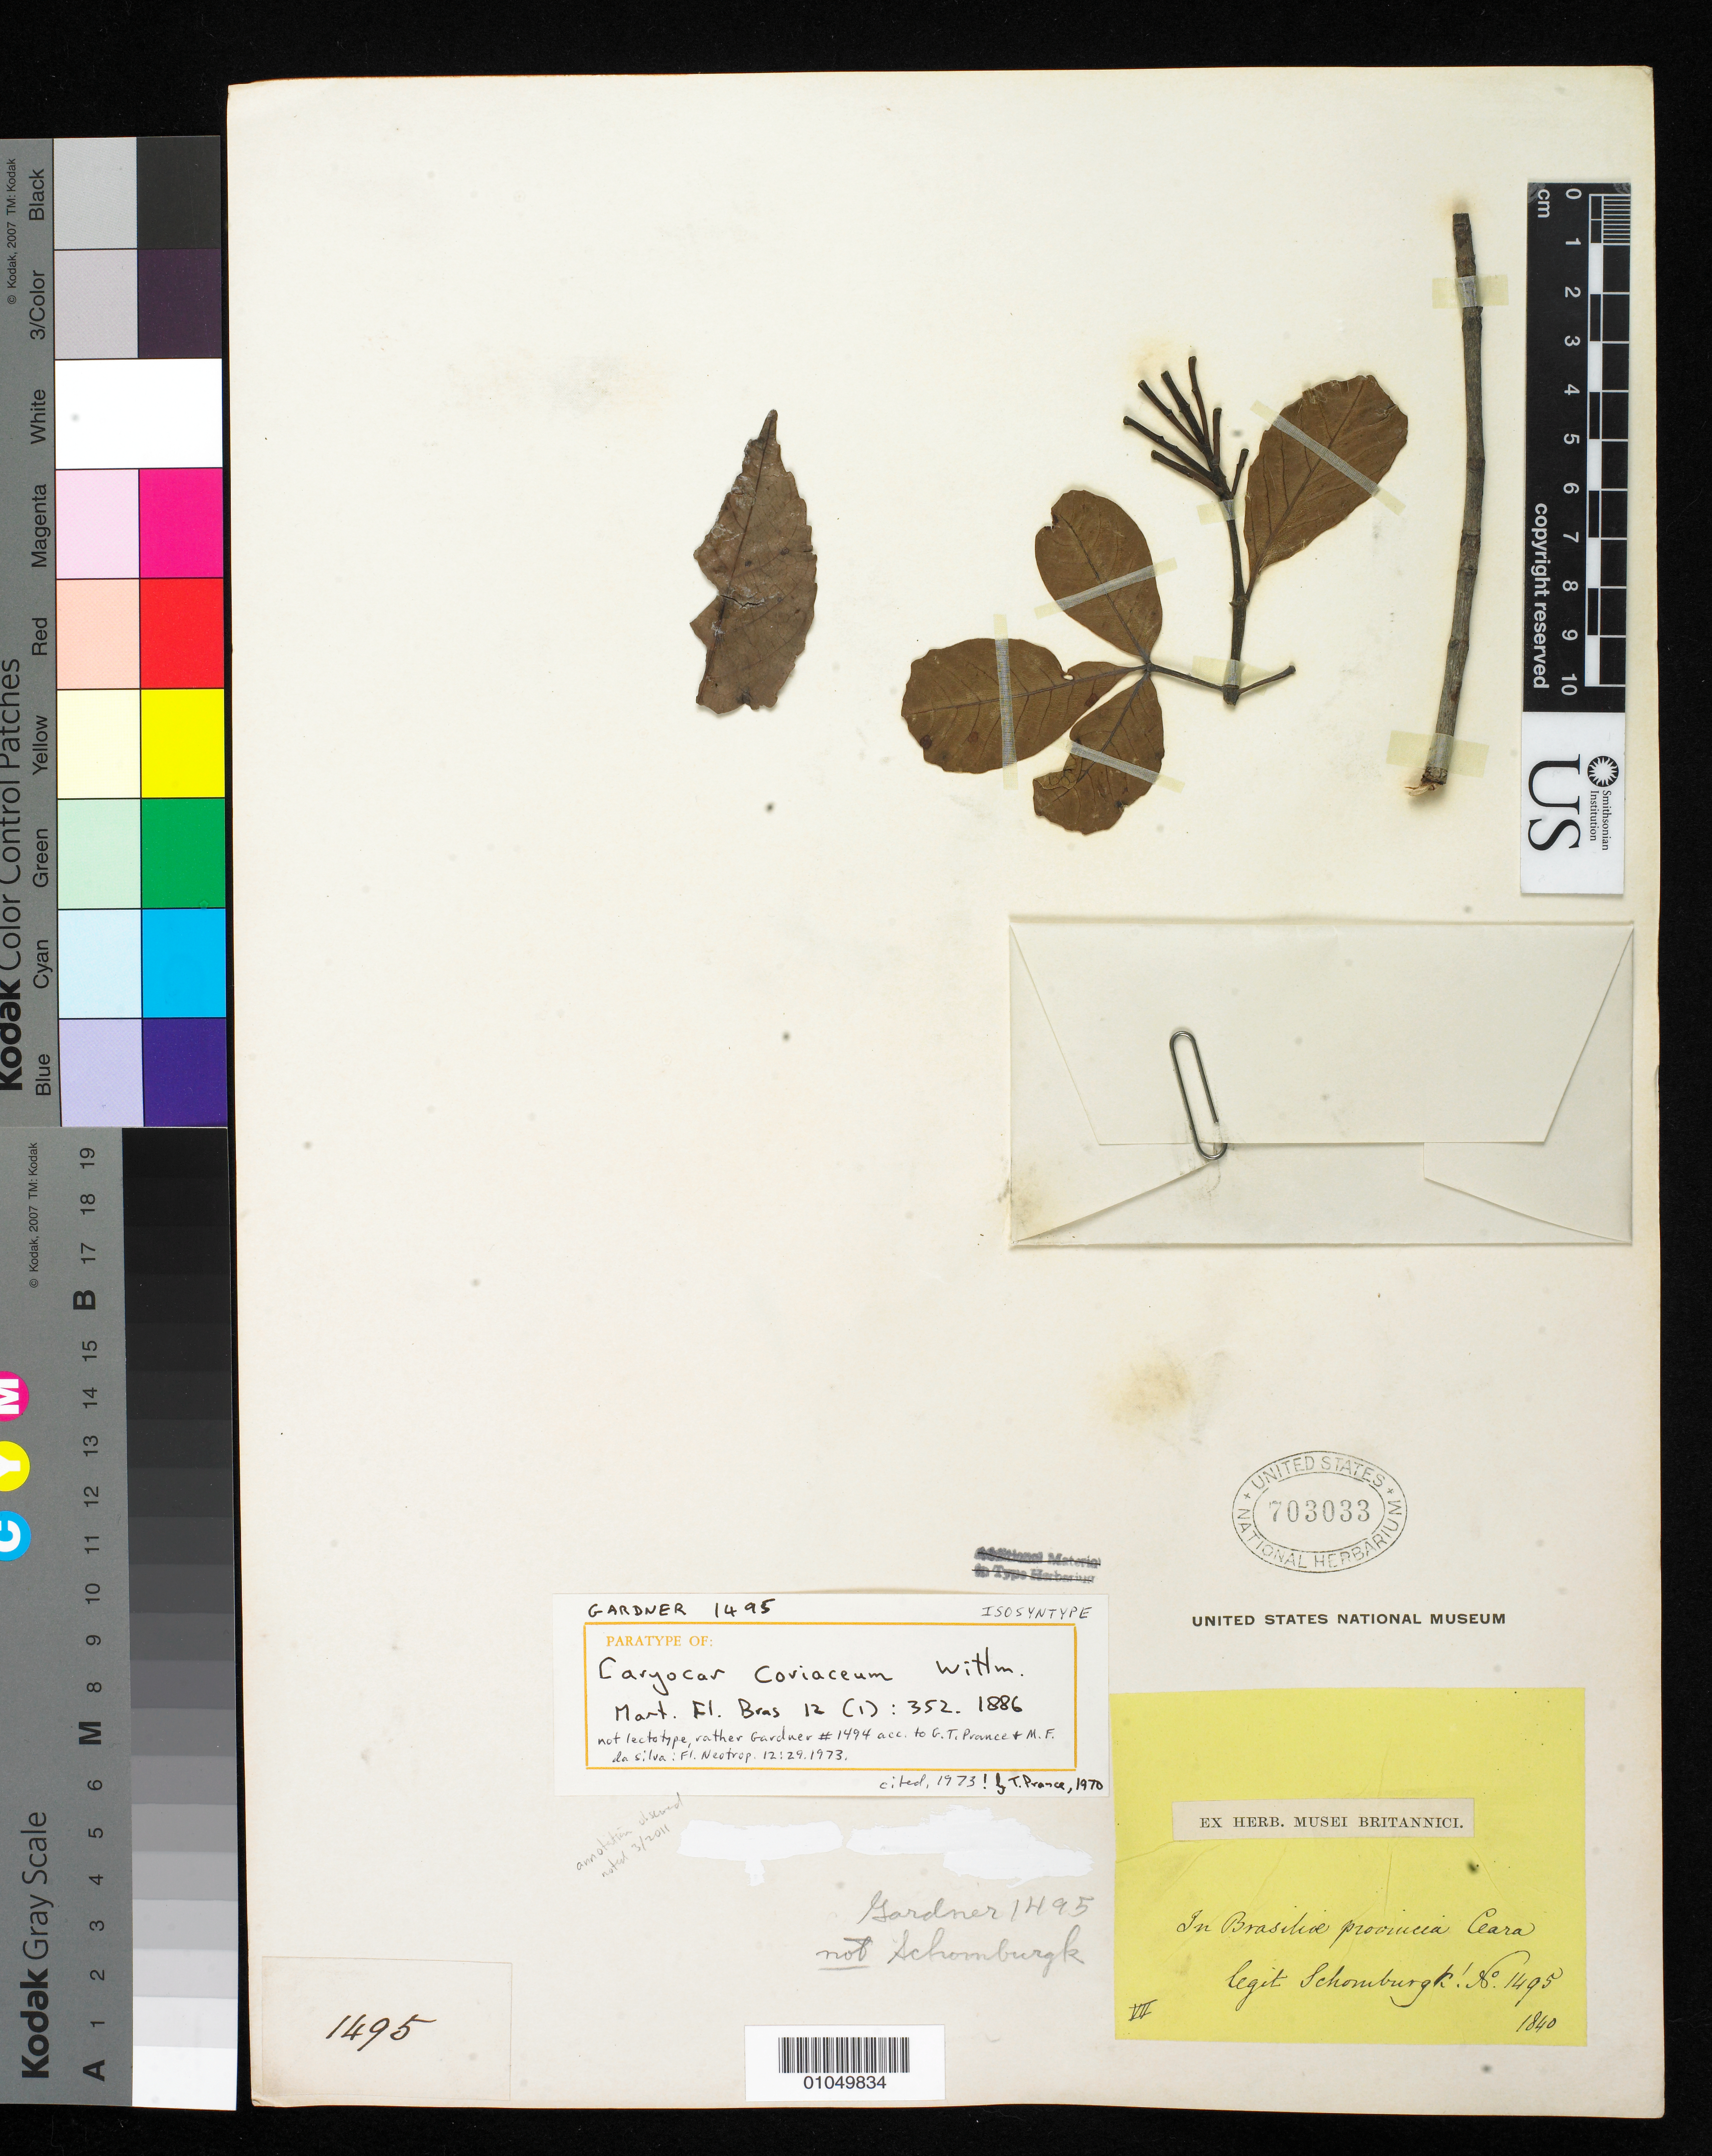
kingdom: Plantae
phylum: Tracheophyta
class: Magnoliopsida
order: Malpighiales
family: Caryocaraceae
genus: Caryocar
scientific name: Caryocar coriaceum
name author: Wittmack in Mart.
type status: Isosyntype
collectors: G. Gardner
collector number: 1495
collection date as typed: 1840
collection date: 1840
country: Brazil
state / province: Ceará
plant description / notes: Lectotype collection is Gardner 1494 as designated by Prance & da Silva, Fl. Neotrop. Monogr. 12: 29 (1973).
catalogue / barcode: US 703033